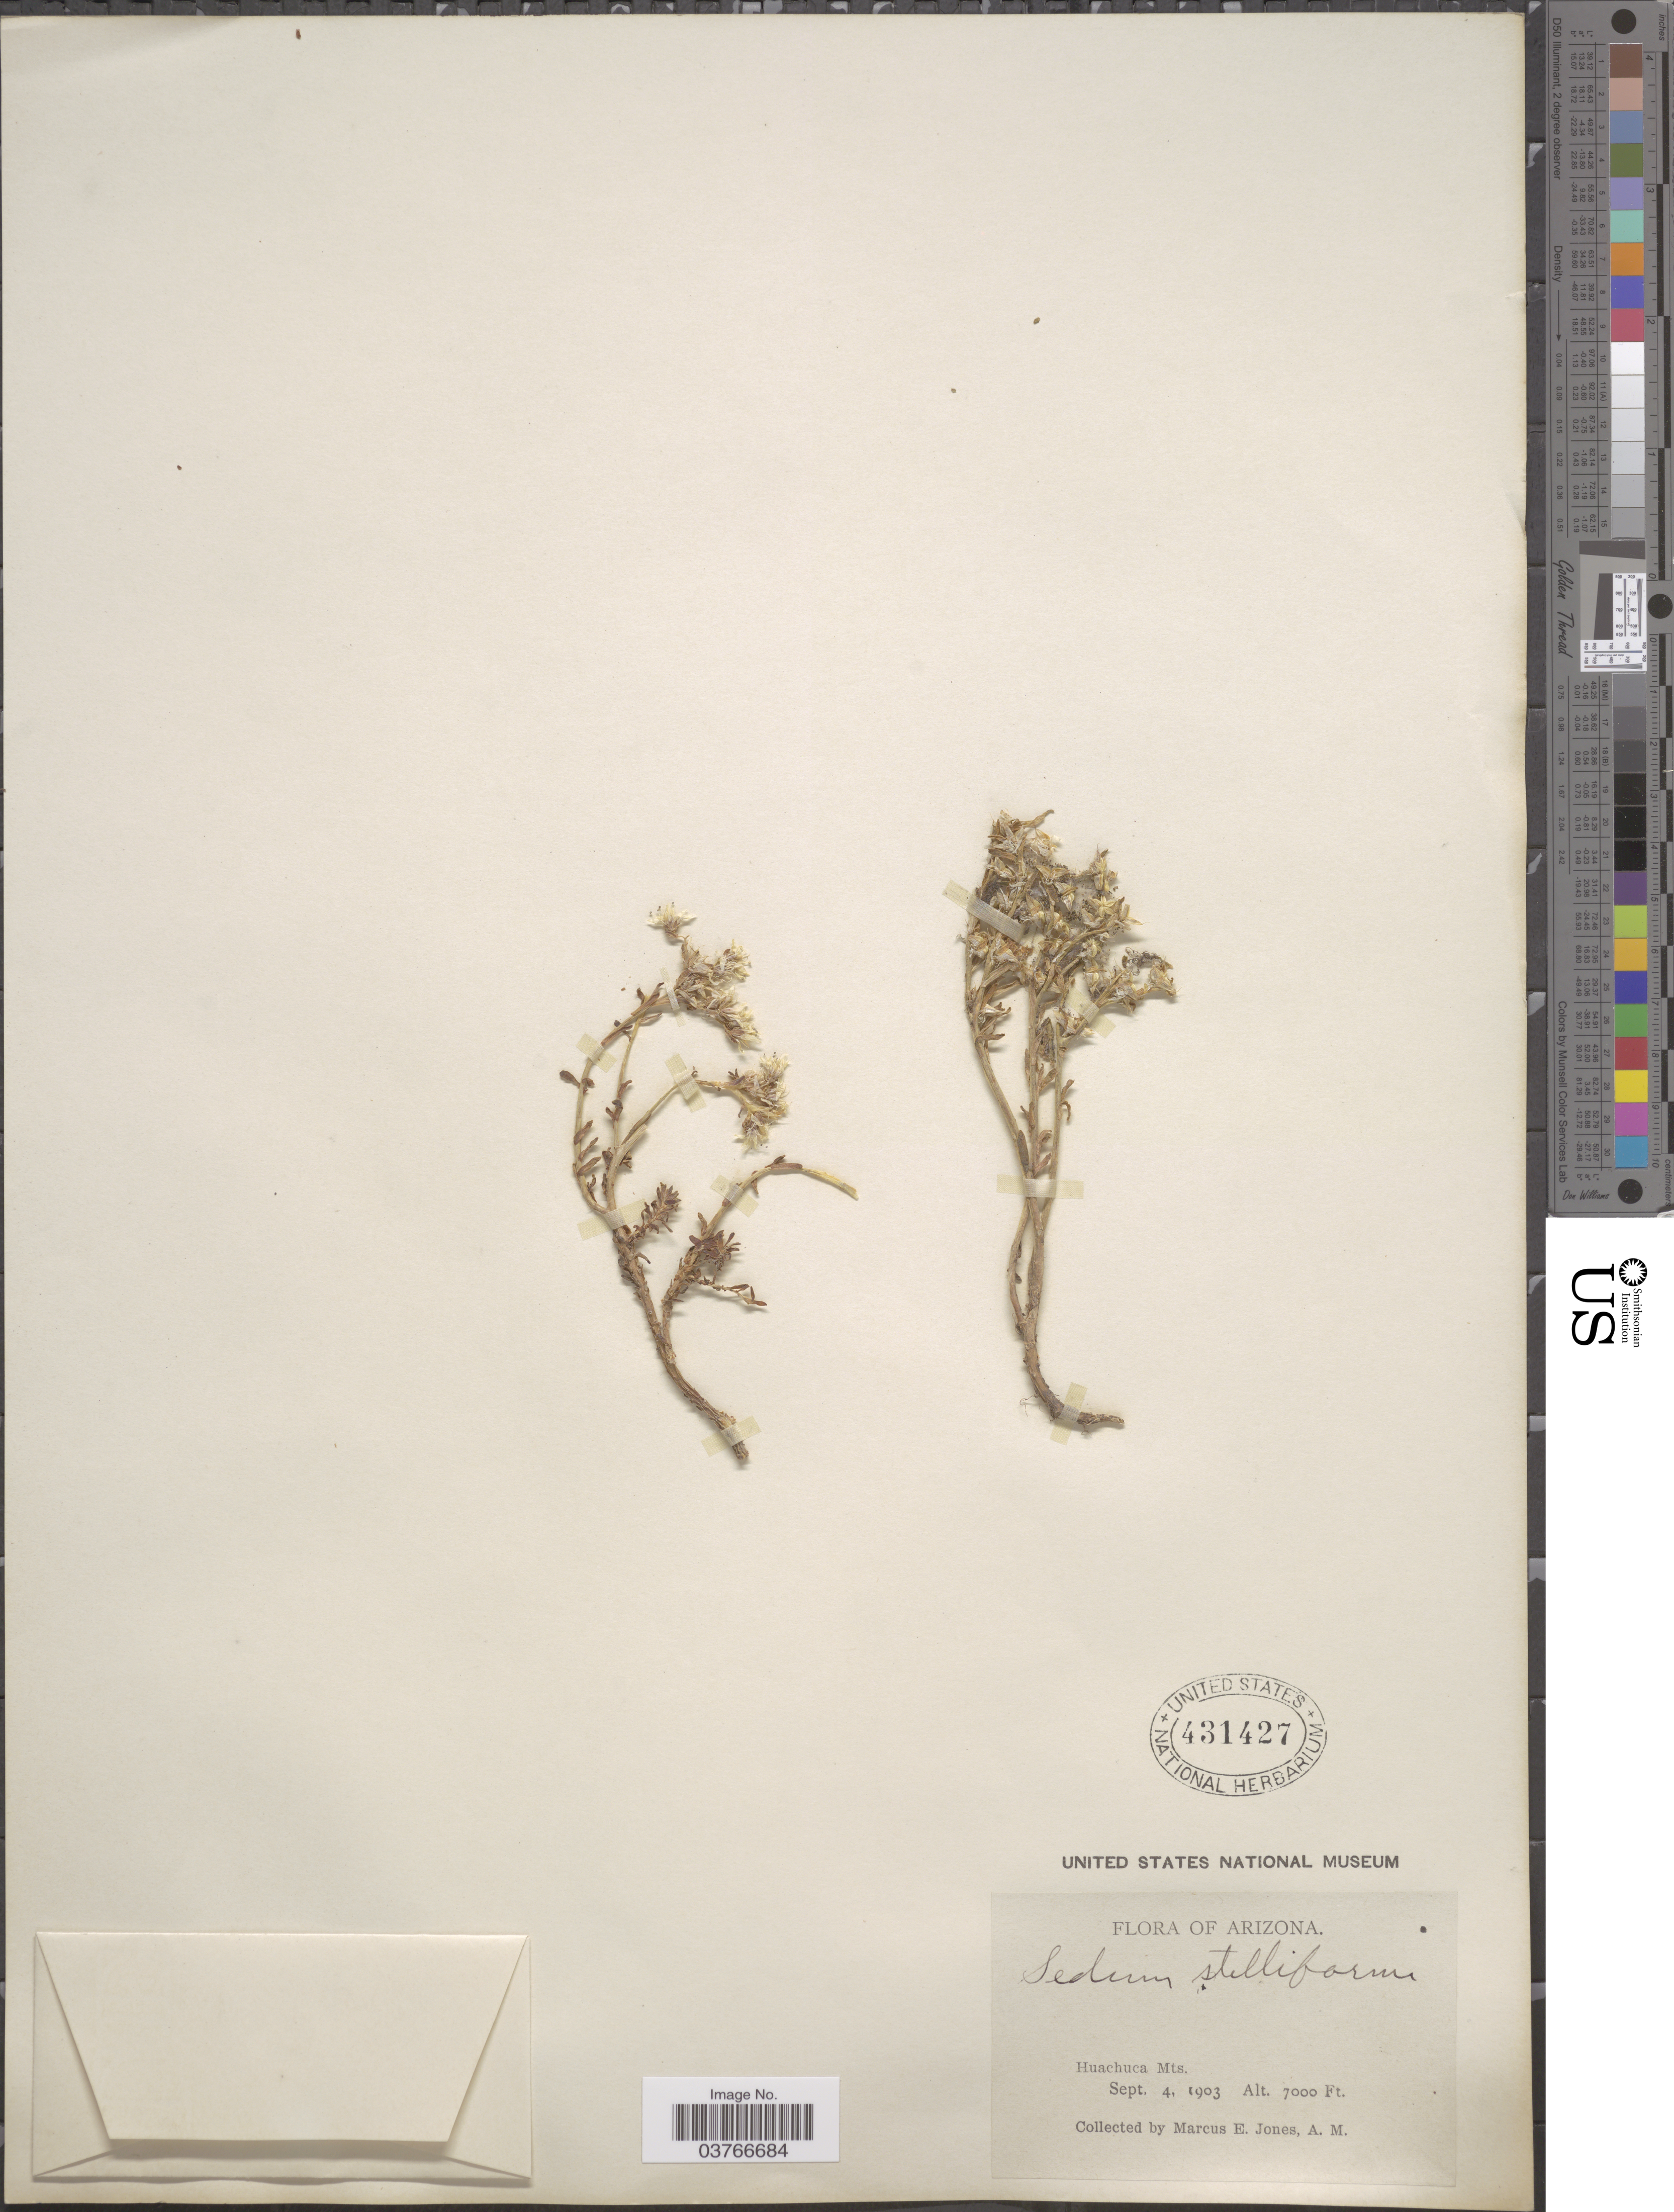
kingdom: Plantae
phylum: Tracheophyta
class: Magnoliopsida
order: Saxifragales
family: Crassulaceae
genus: Sedum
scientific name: Sedum stelliforme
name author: S. Watson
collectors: M. E. Jones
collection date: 1903-09-04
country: United States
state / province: Arizona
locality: Huachuca Mts.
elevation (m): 2134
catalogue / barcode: US 431427